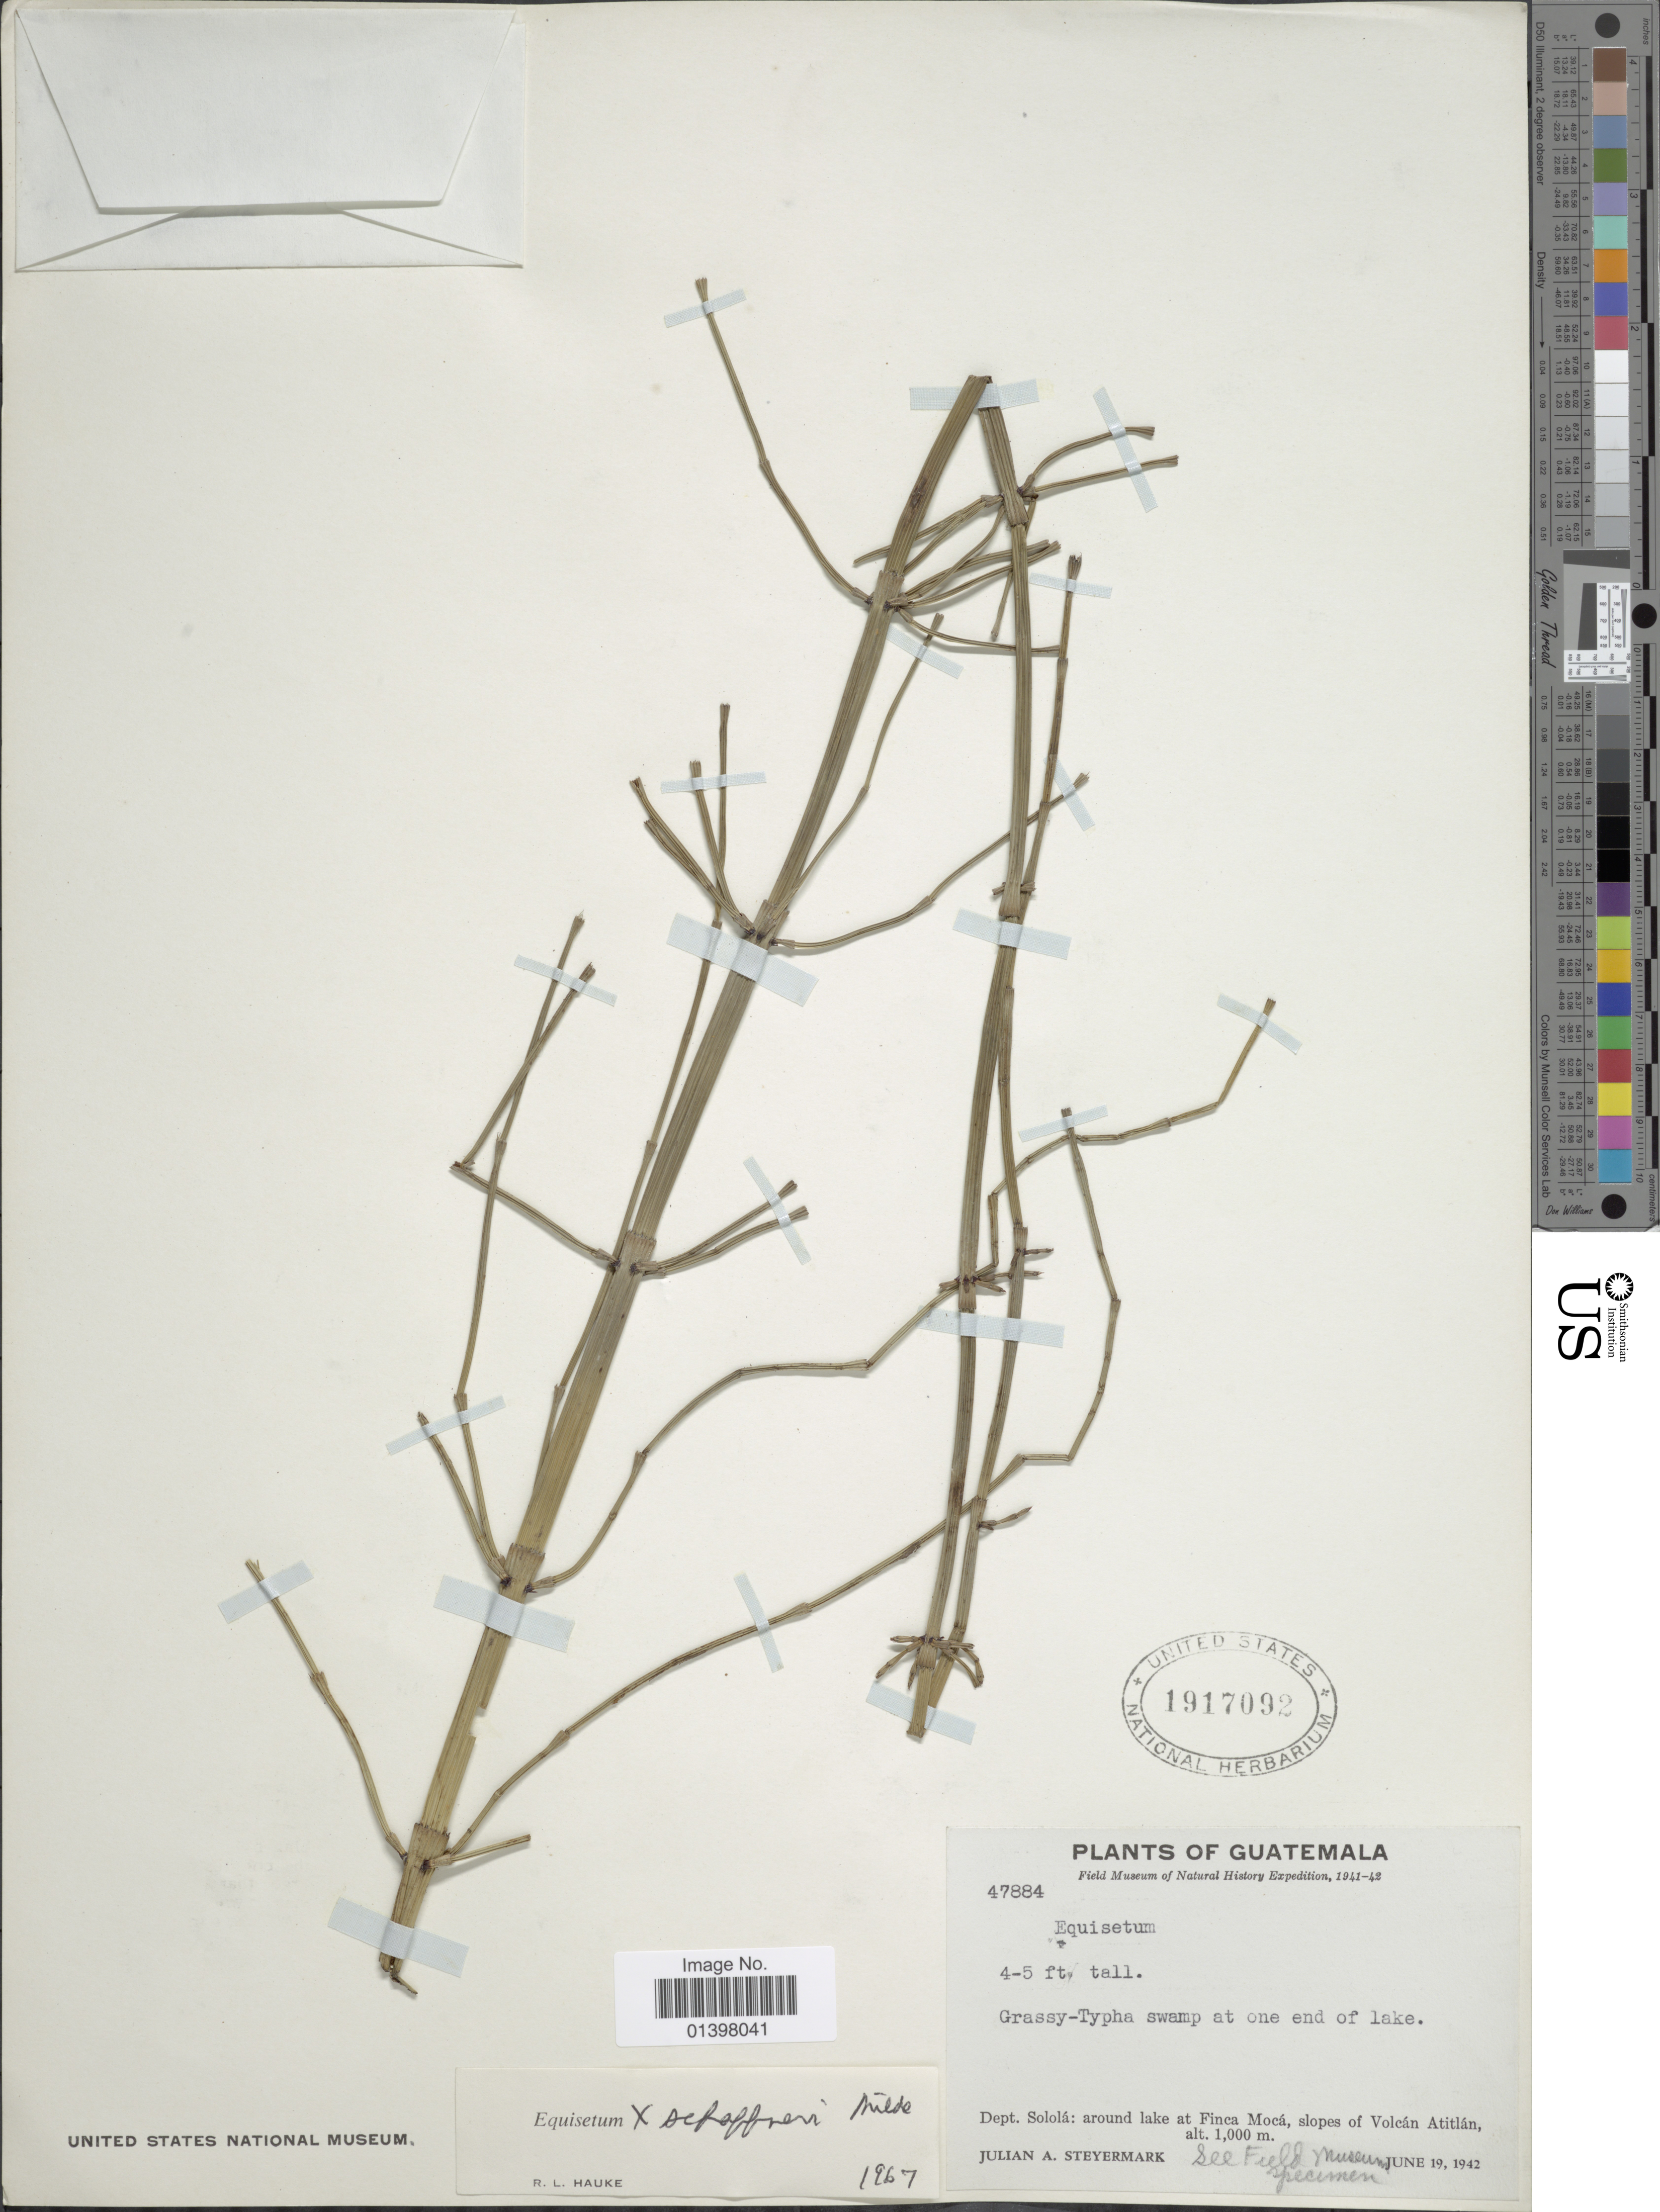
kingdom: Plantae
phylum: Tracheophyta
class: Polypodiopsida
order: Equisetales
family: Equisetaceae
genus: Equisetum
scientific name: Equisetum x schaffneri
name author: J. Milde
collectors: J. Steyermark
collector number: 47884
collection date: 1942-06-19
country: Guatemala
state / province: Sololá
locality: Around lake at Finca Mocá, slopes of Volcán Atitlán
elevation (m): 1000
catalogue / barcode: US 1917092